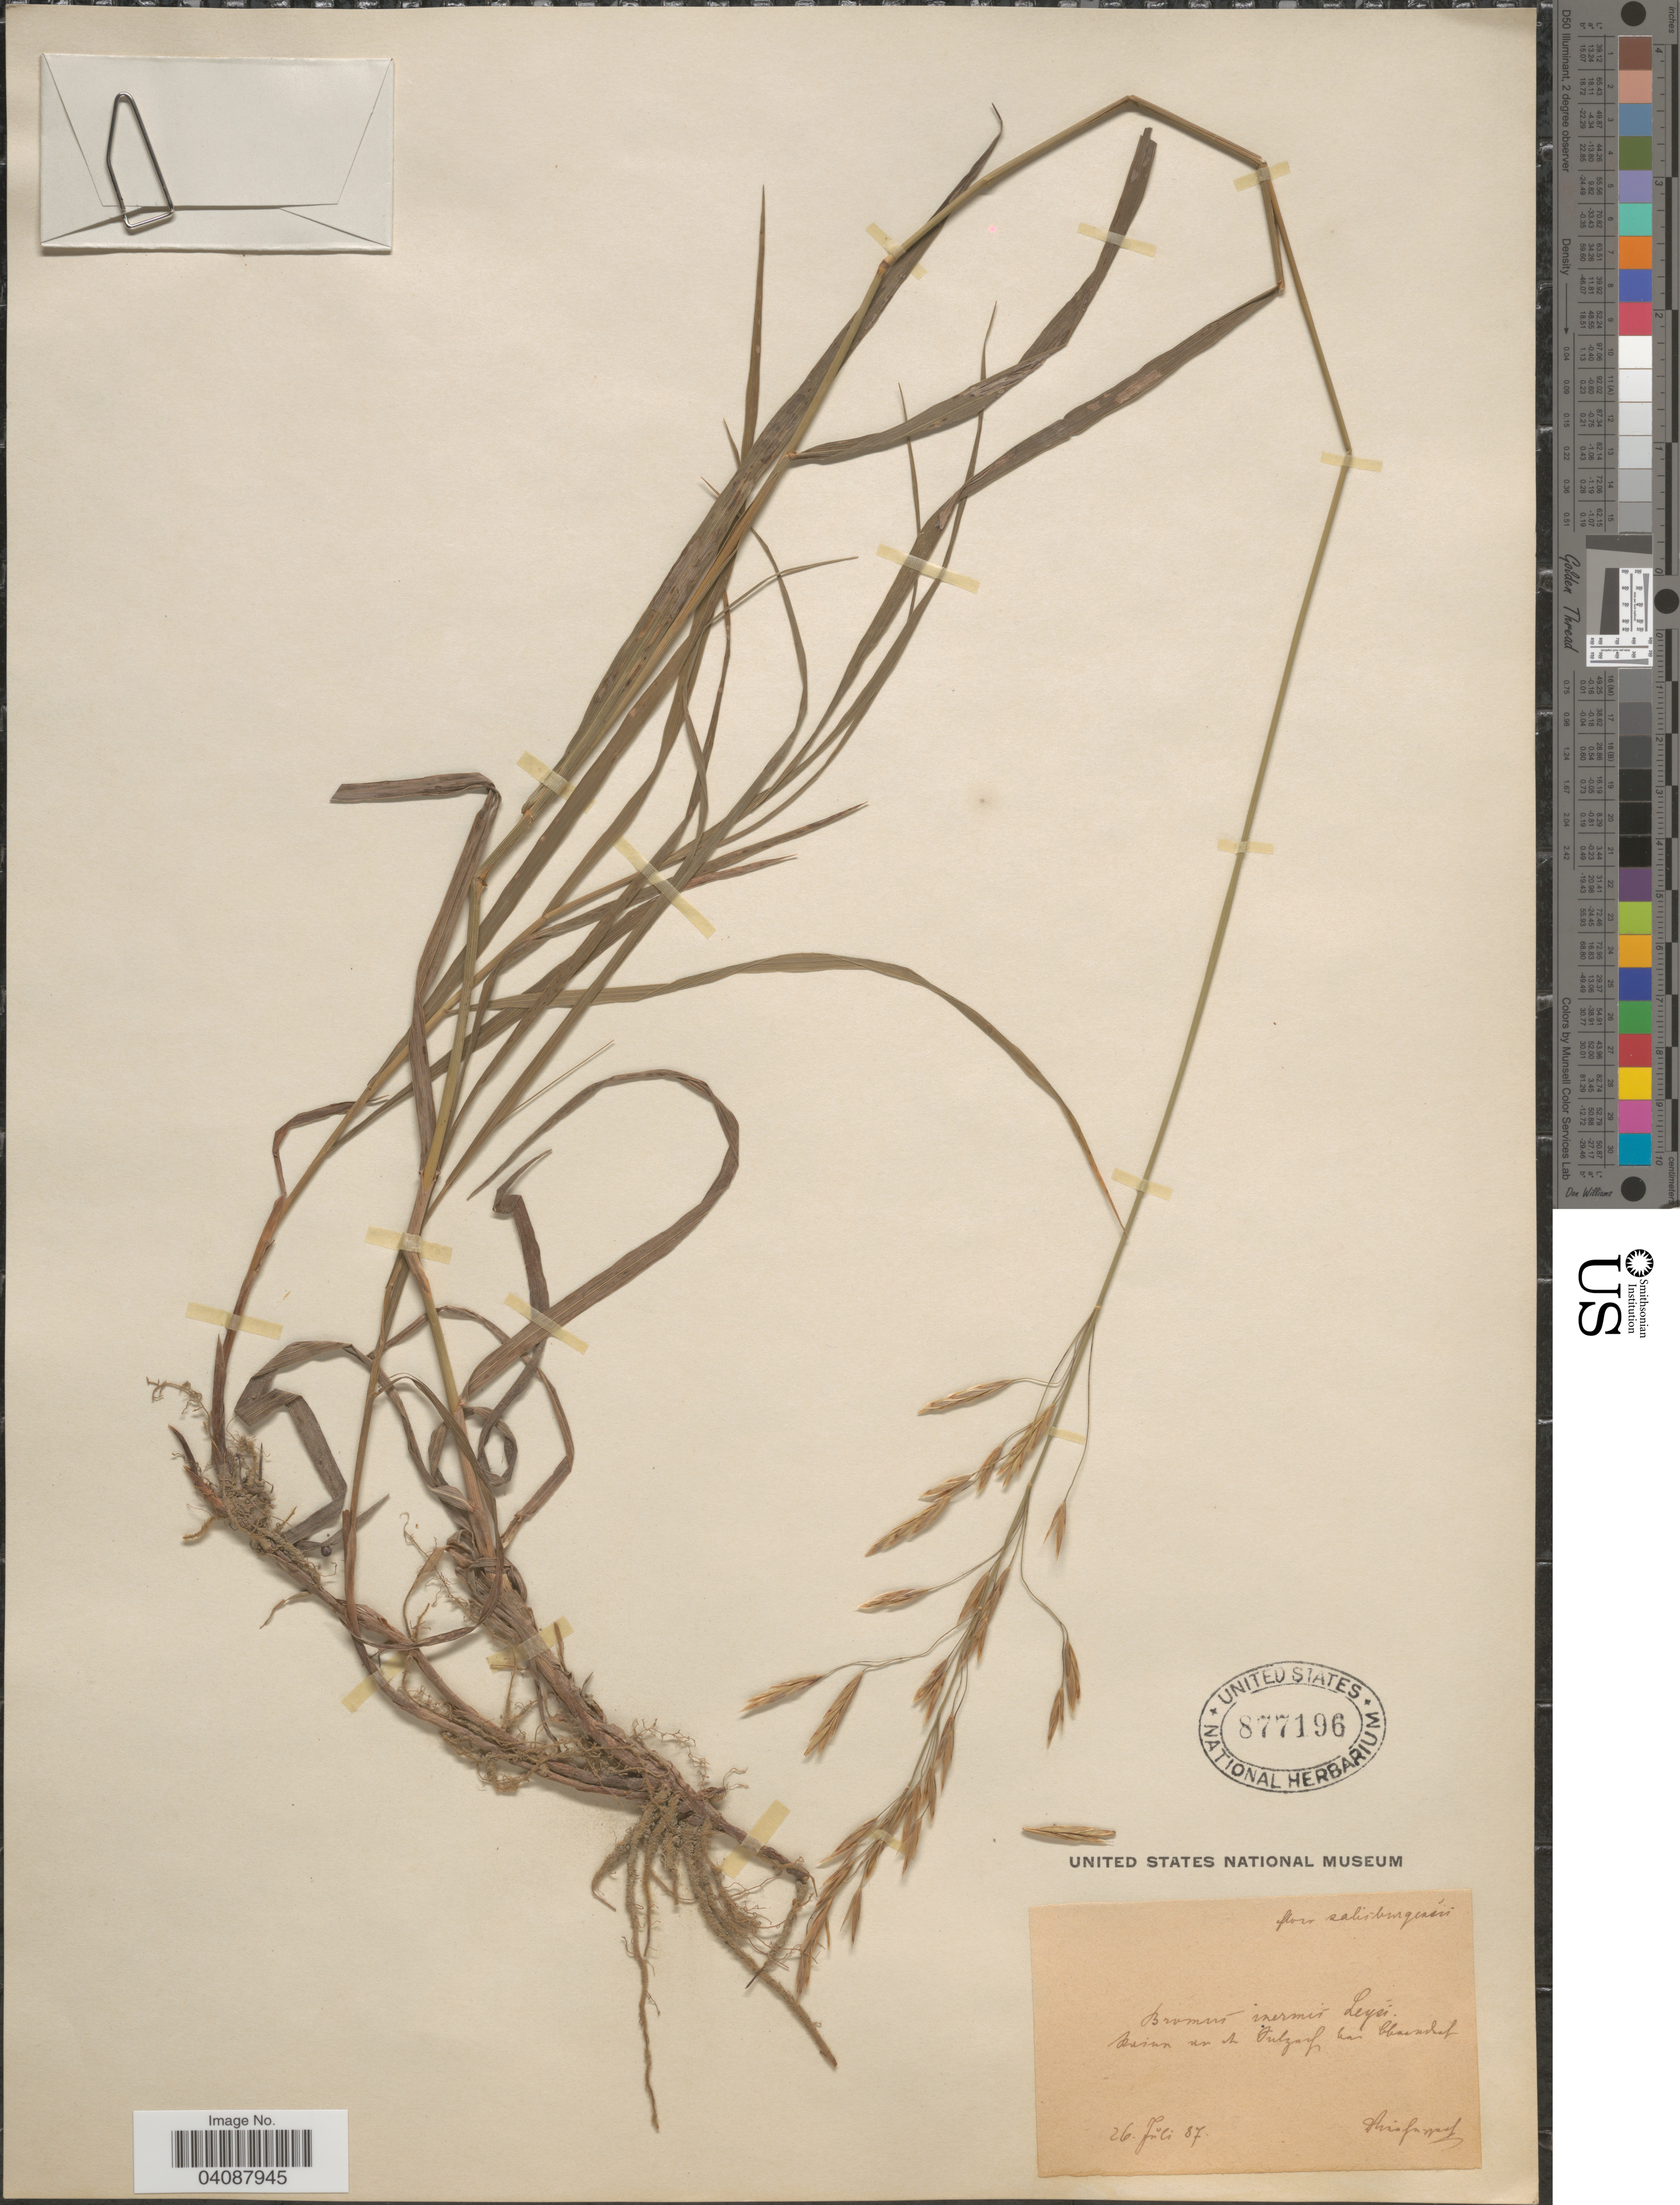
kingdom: Plantae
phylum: Tracheophyta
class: Liliopsida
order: Poales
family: Poaceae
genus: Bromus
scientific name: Bromus inermis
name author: Leyss.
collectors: Vierhapper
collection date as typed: Transcribed d/m/y: 26/7/87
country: Austria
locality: Salisburgensis. kulsen un den Fulzaf bei Cbaushaf. [interpreted]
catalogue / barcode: US 877196